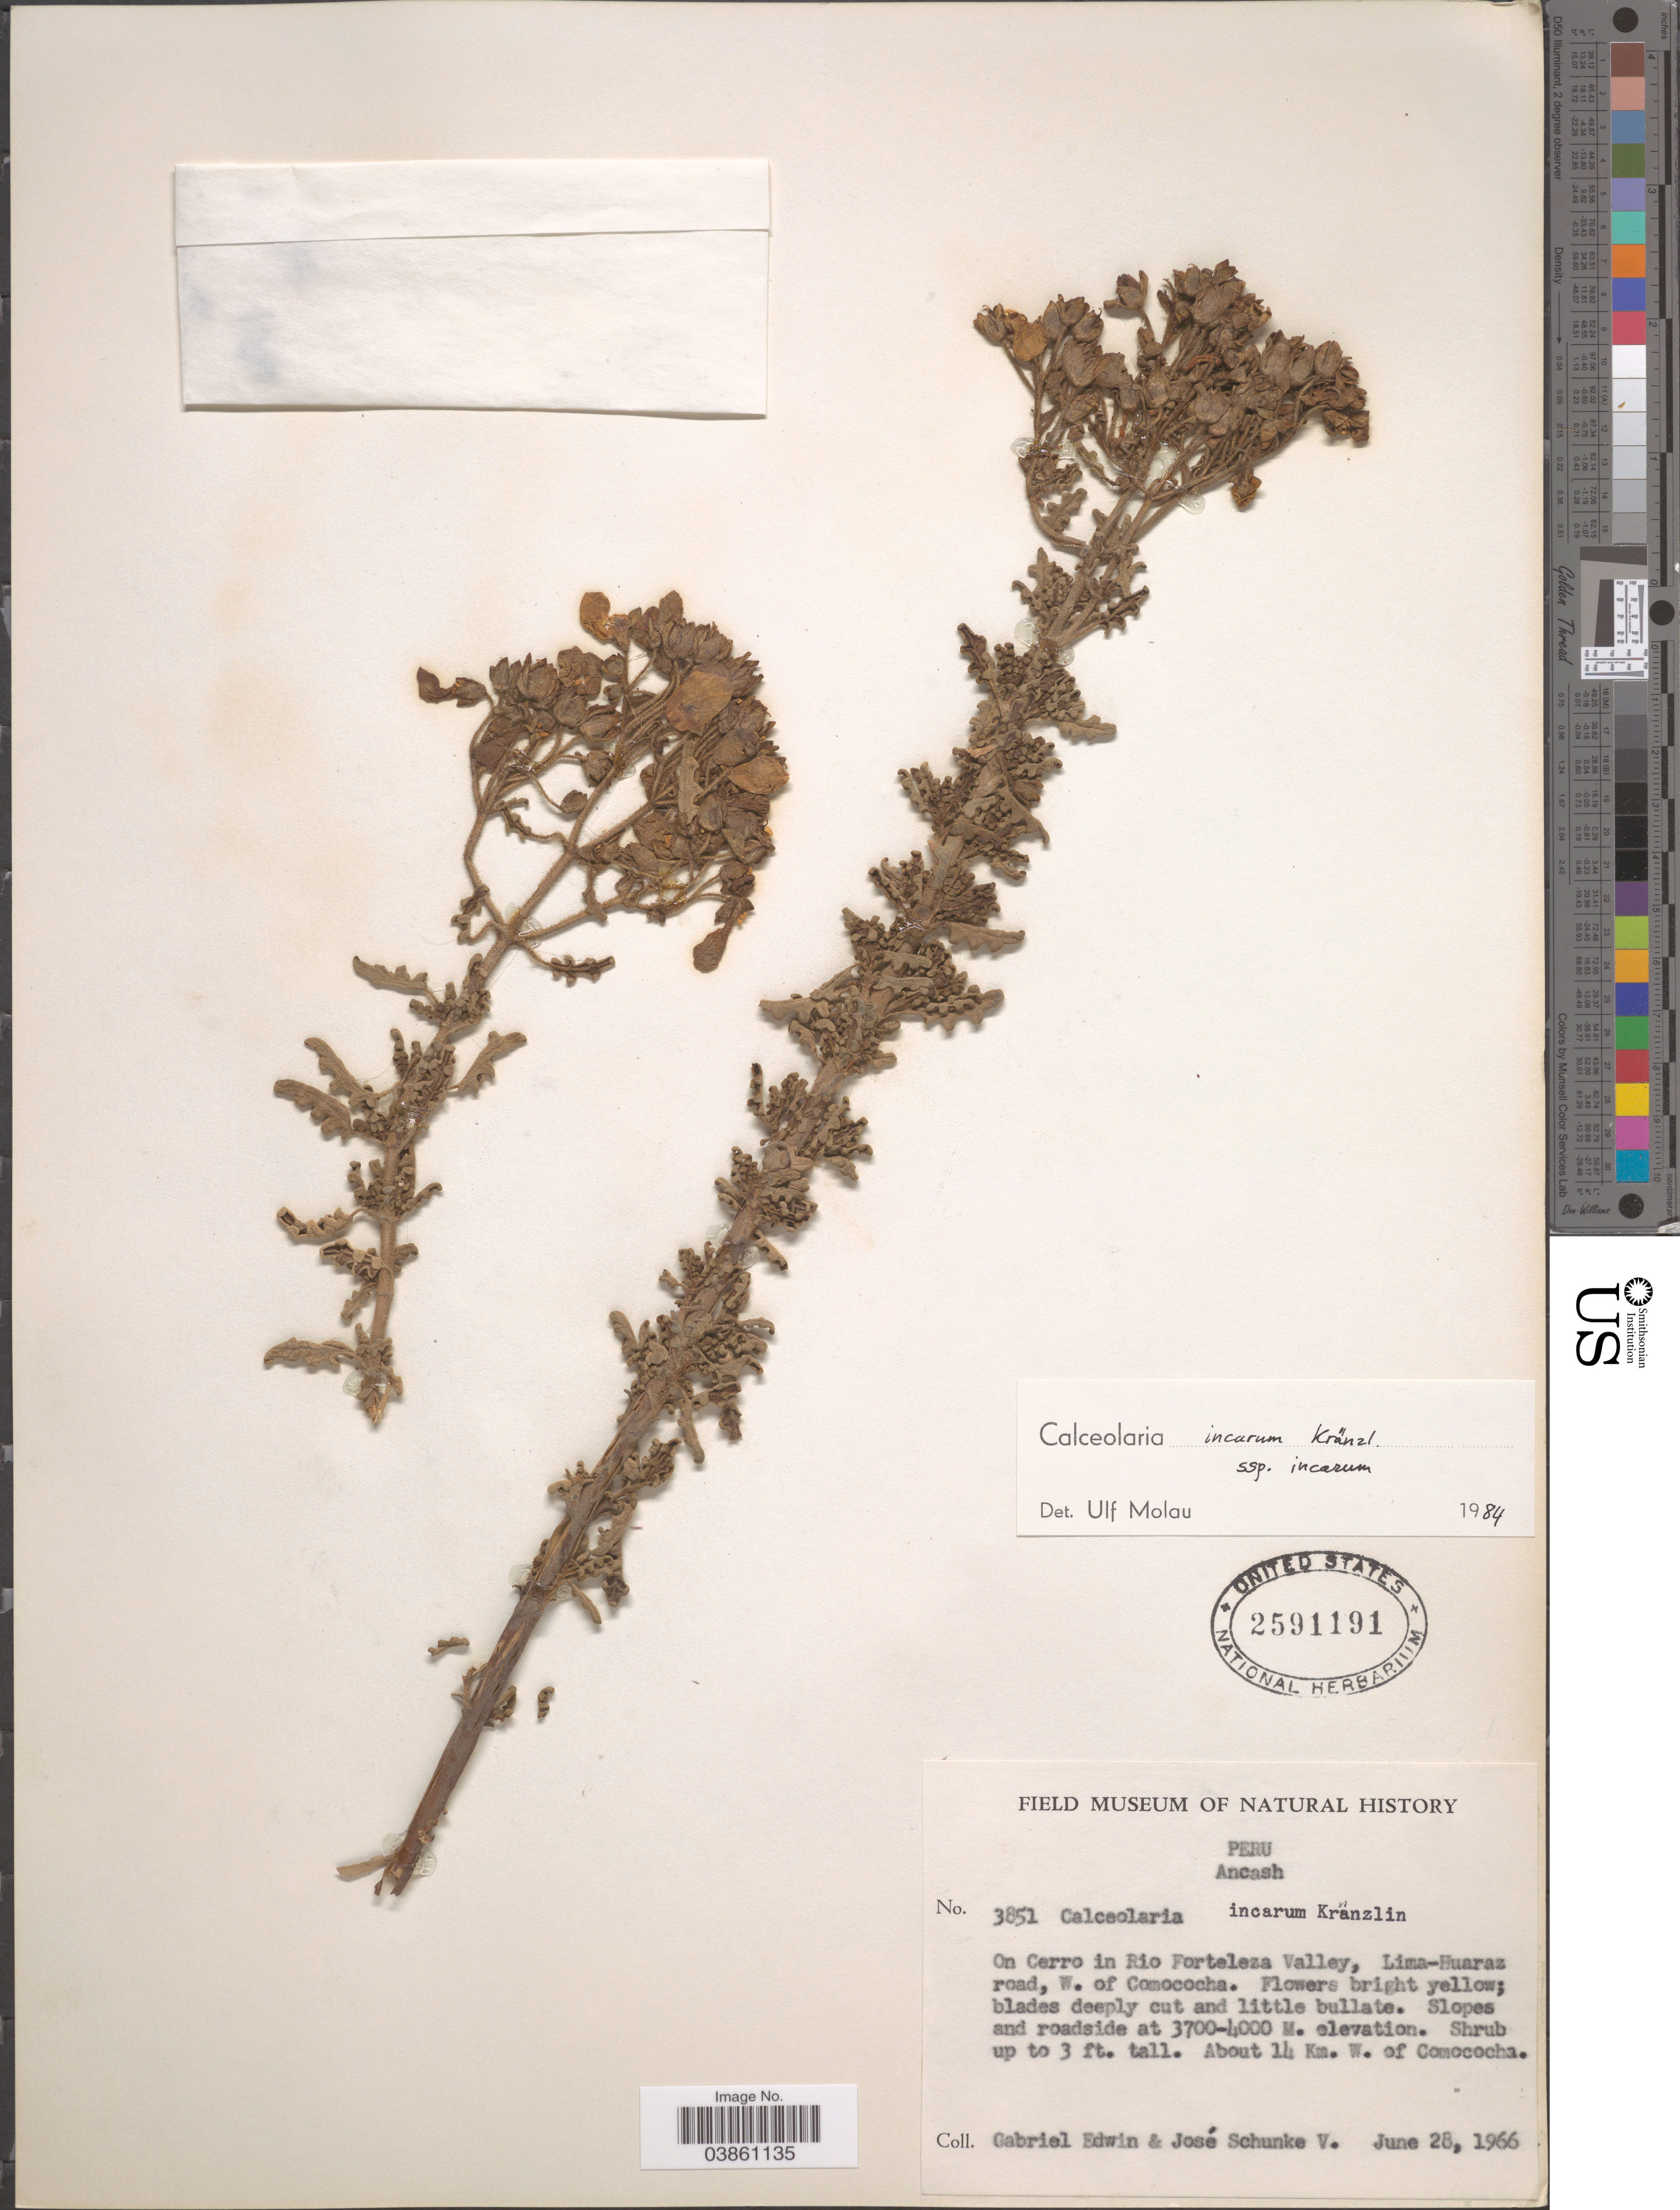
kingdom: Plantae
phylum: Tracheophyta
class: Magnoliopsida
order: Lamiales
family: Calceolariaceae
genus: Calceolaria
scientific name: Calceolaria incarum subsp. incarum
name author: Kraenzl.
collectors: G. Edwin & J. Schunke Vigo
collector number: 3851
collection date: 1966-06-28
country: Peru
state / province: Ancash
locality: On Cerro in Rio Forteleza Valley, Lima-Huaraz road, W. of Comococha. About 14 Km. W. of Comococha.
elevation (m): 3700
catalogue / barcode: US 2591191